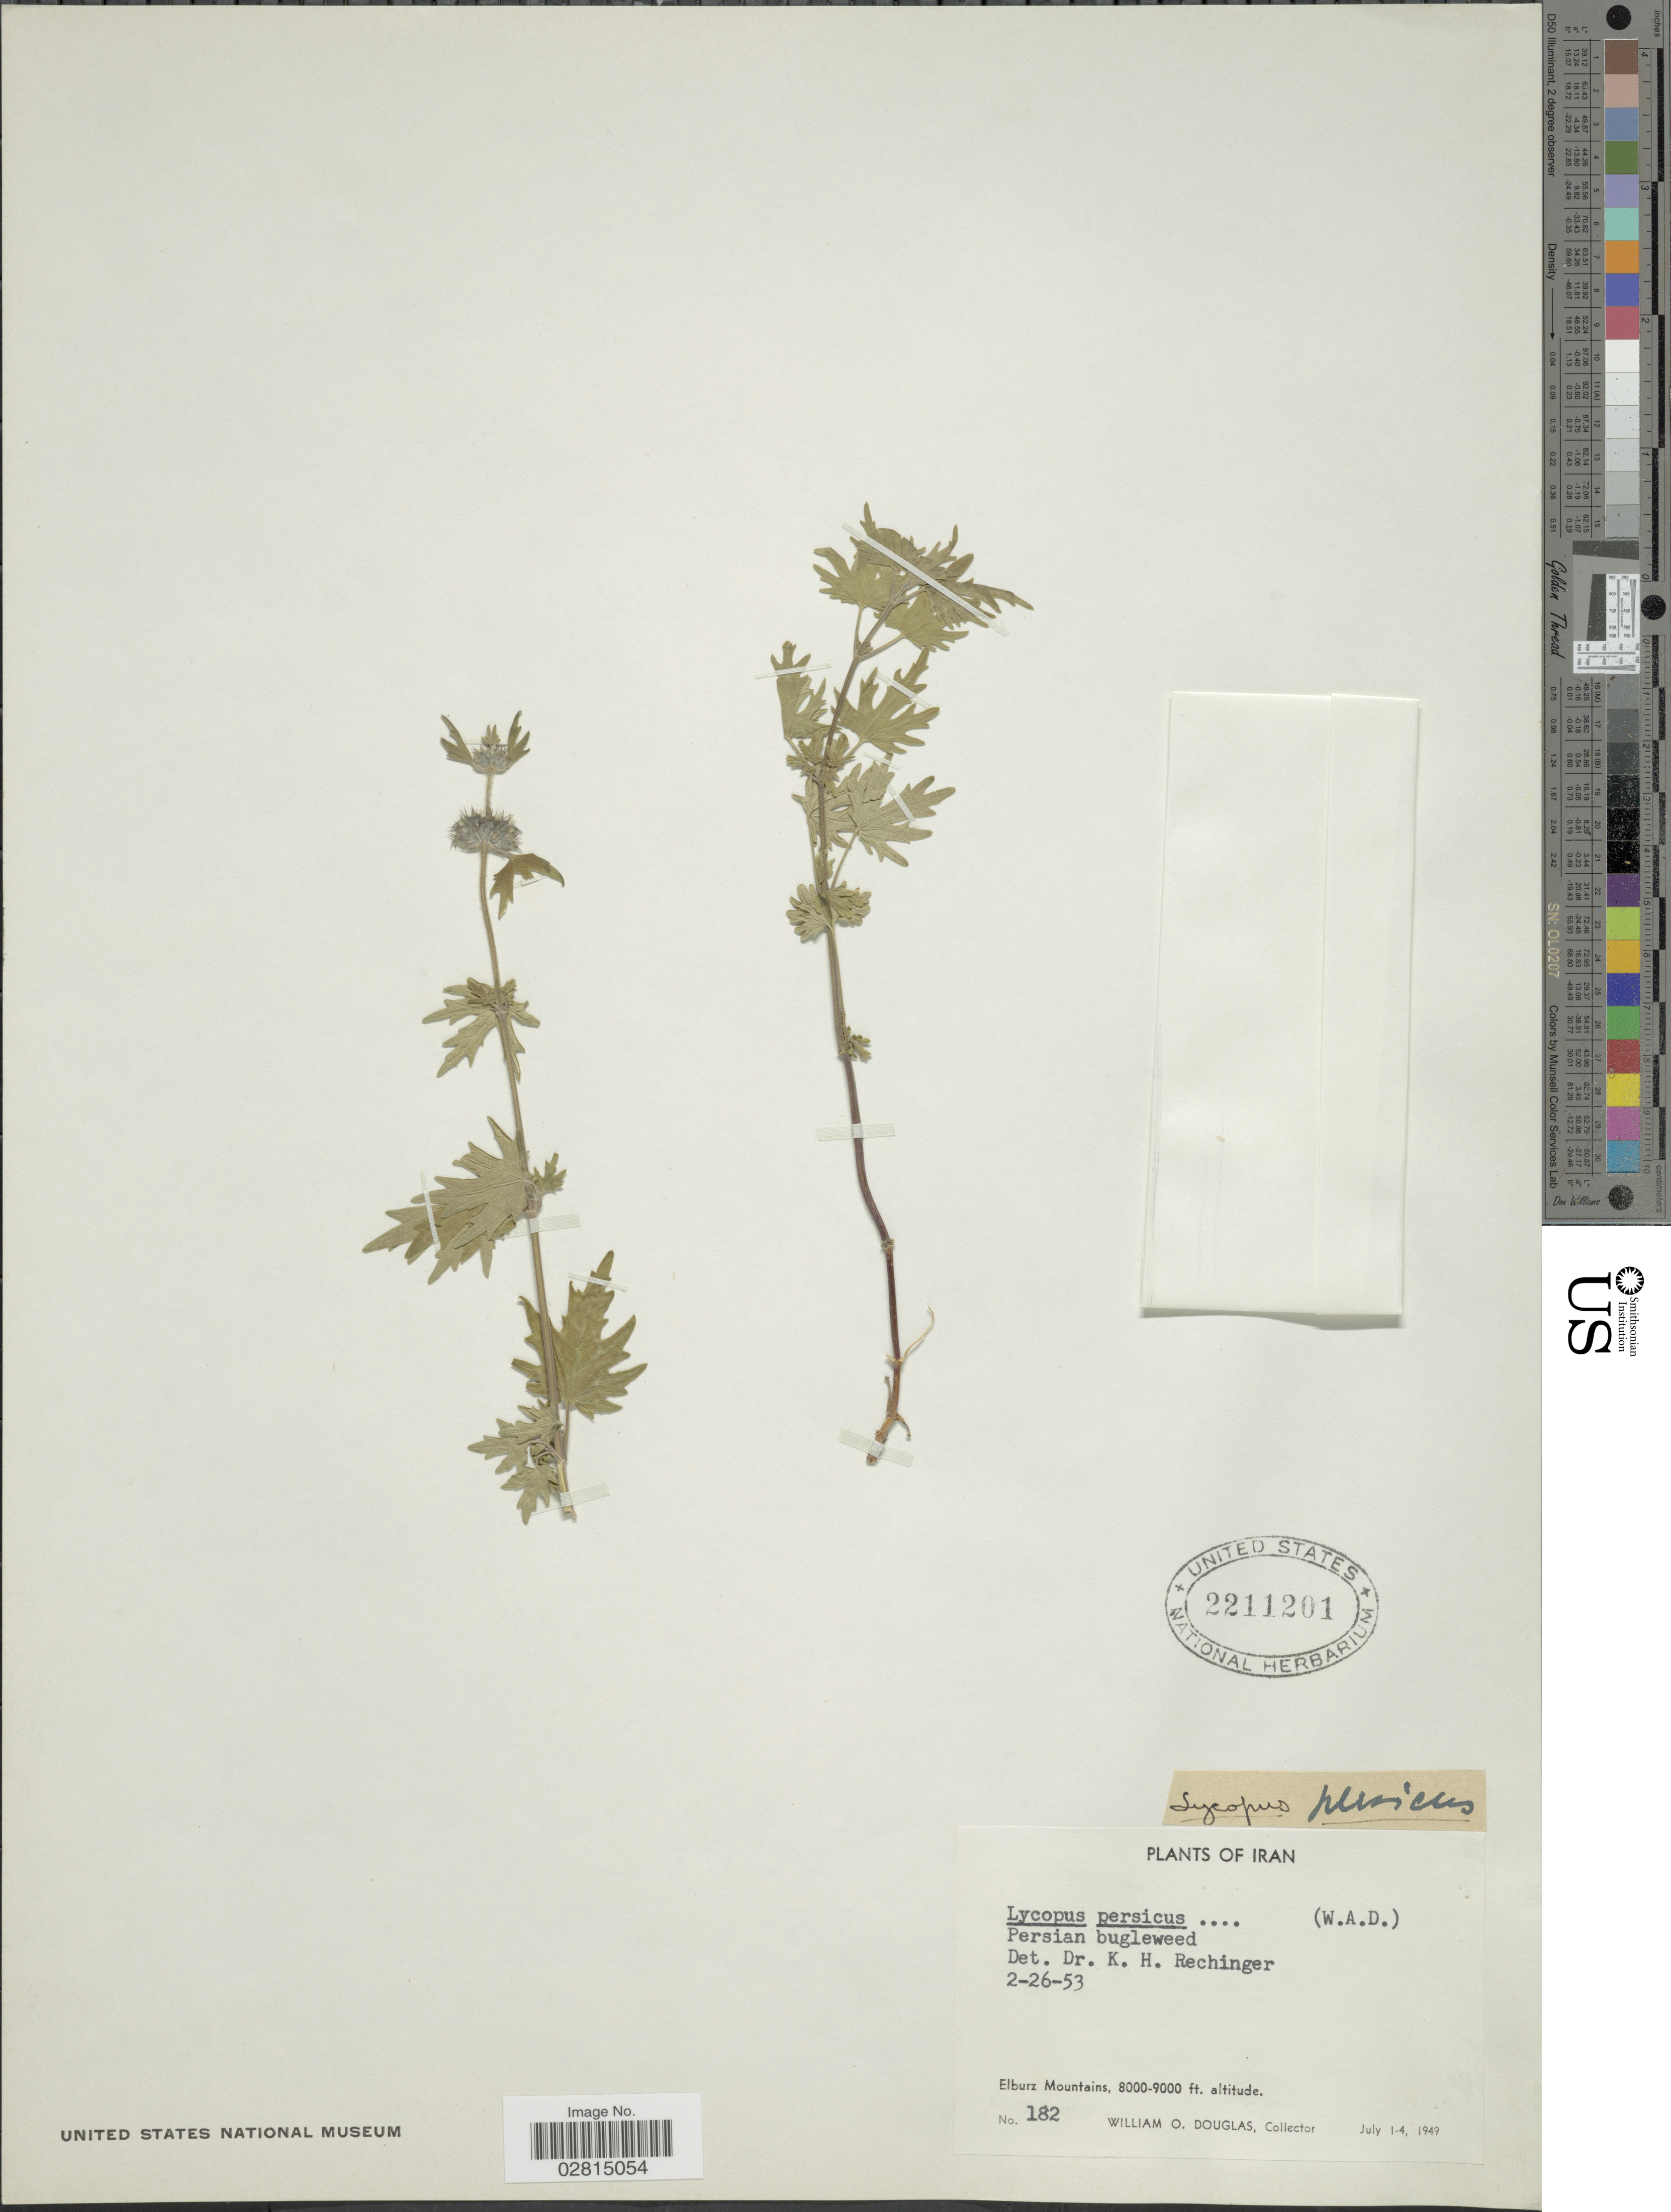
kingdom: Plantae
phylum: Tracheophyta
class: Magnoliopsida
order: Lamiales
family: Lamiaceae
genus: Leonurus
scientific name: Leonurus persicus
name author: Boiss.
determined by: Strong, Mark T., (BOT), Smithsonian Institution - National Museum of Natural History (UNITED STATES)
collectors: W. Douglas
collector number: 182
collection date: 1949-07-01/1949-07-04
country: Iran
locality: Elburz Mountains.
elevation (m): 2438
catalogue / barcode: US 2211201